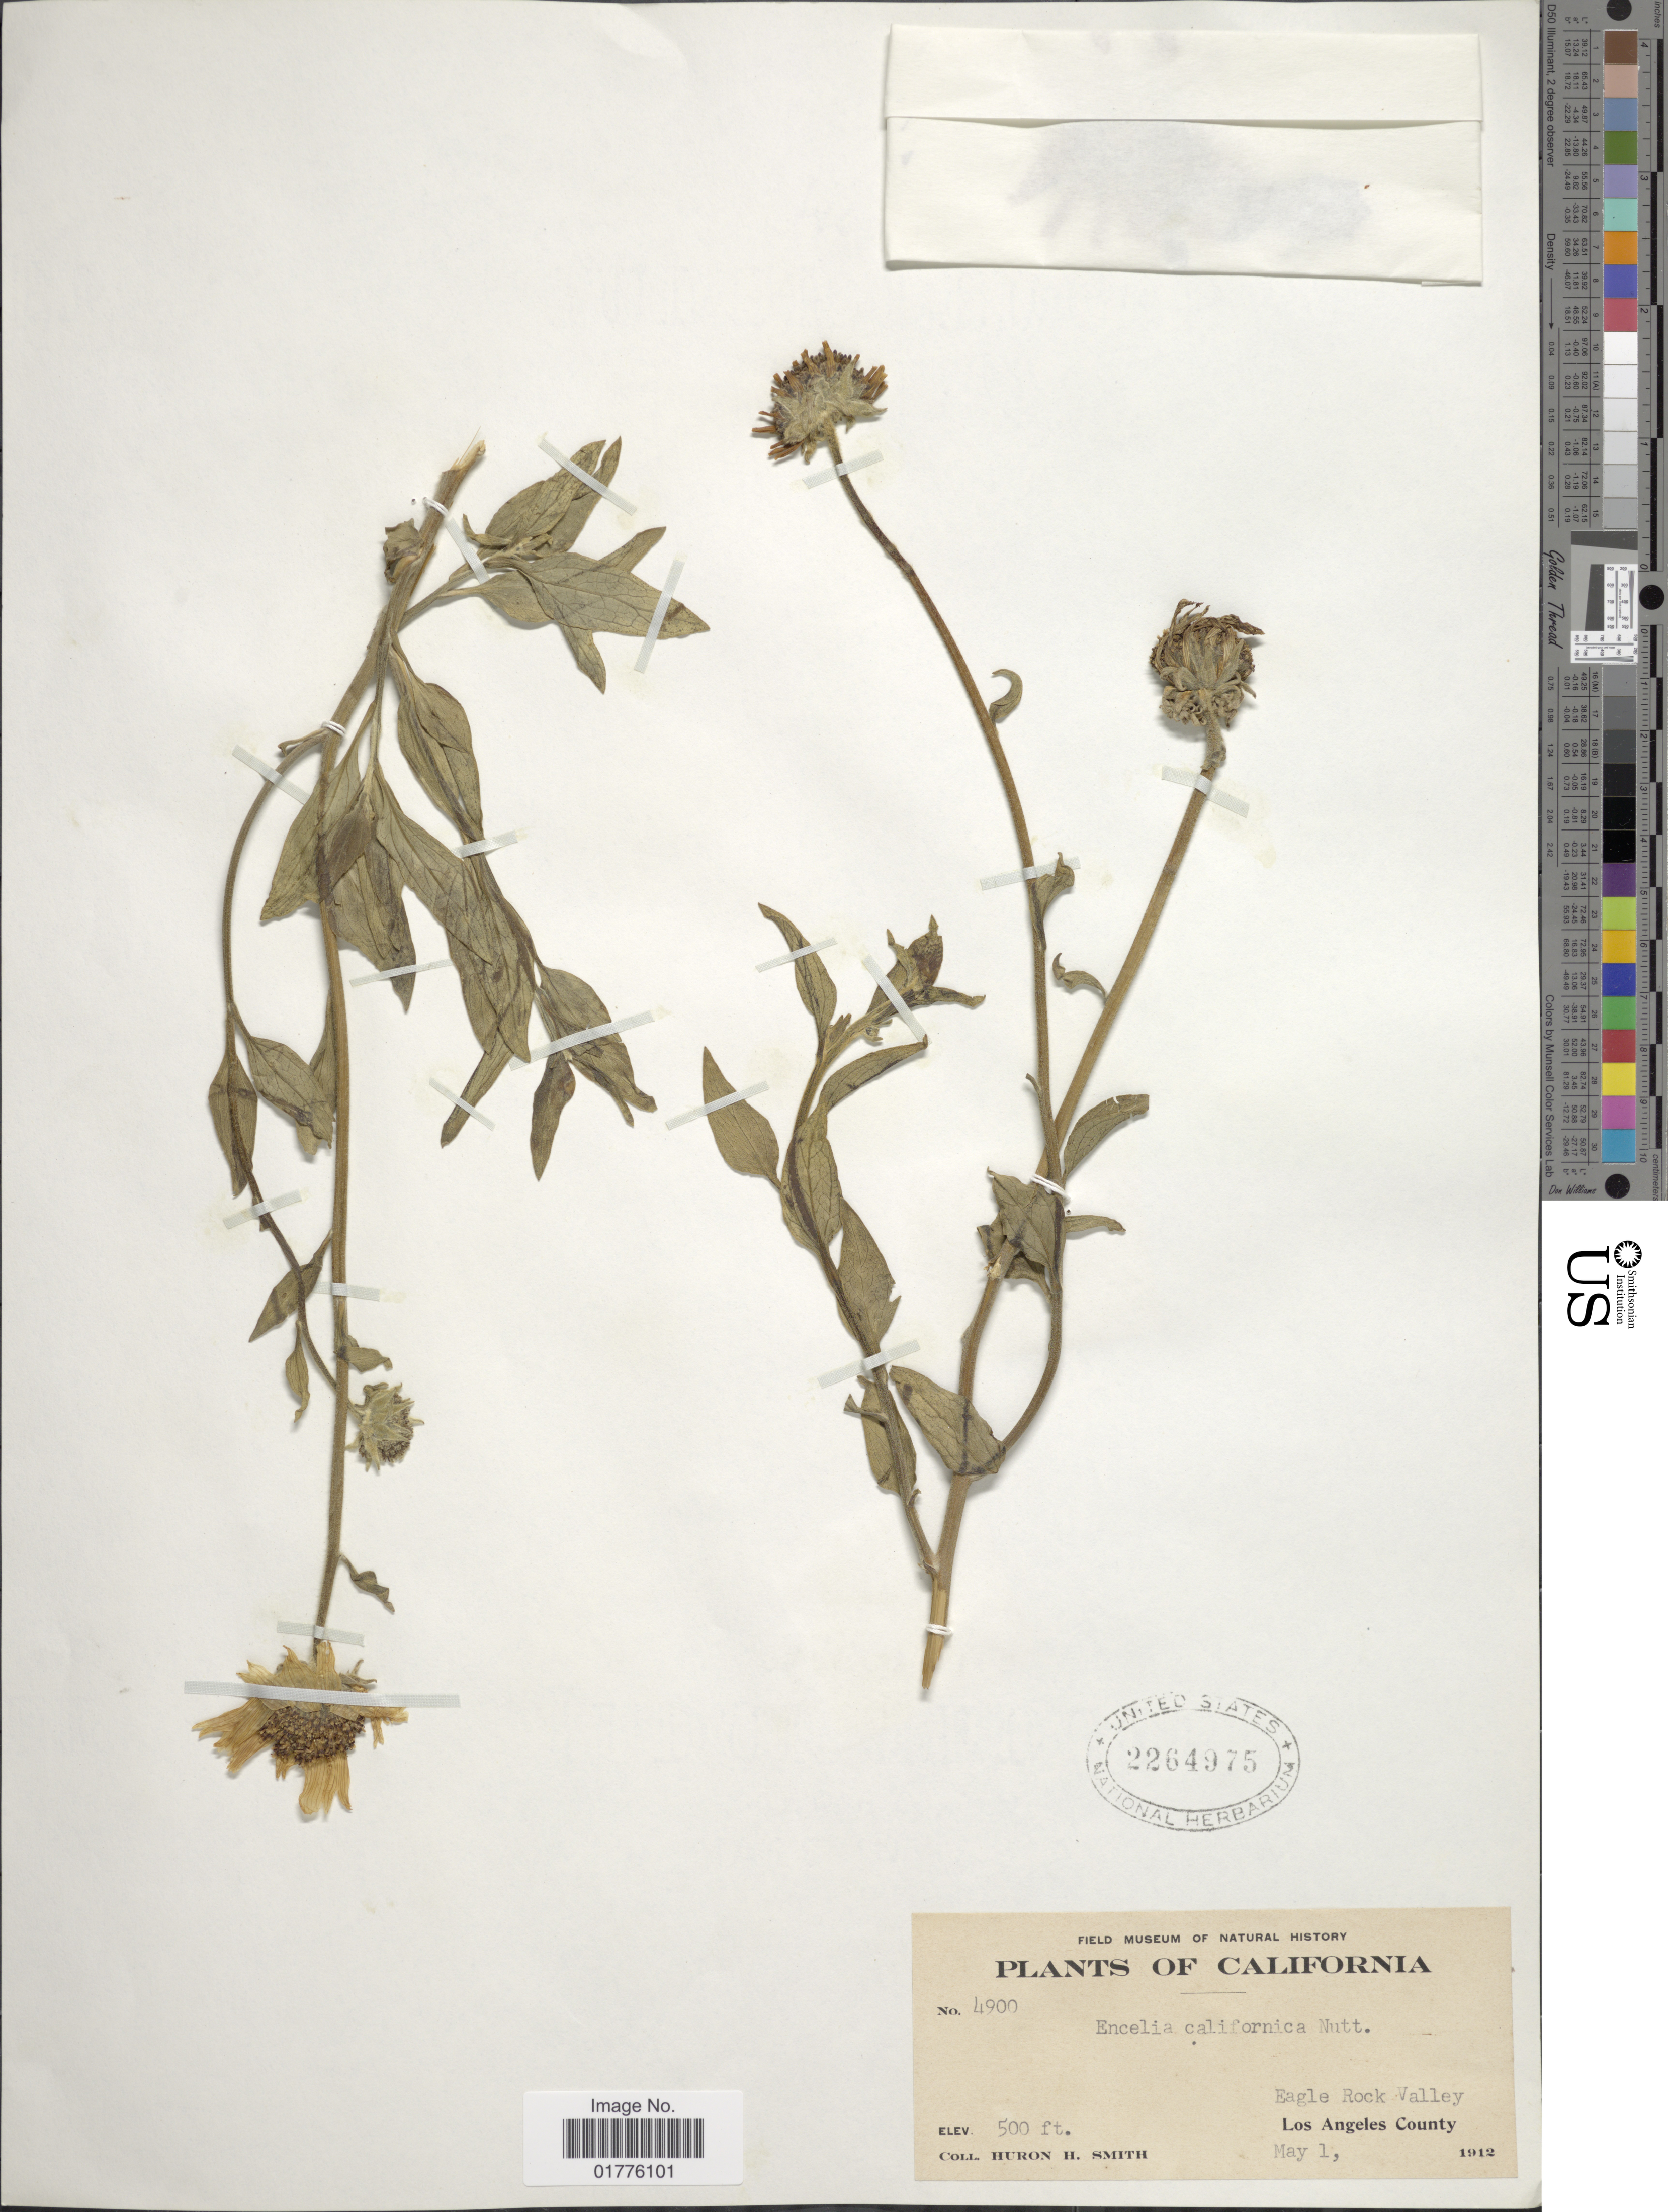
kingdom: Plantae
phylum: Tracheophyta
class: Magnoliopsida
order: Asterales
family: Asteraceae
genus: Encelia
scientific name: Encelia californica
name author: Nutt.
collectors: Huron H. Smith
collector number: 4900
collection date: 1912-05-01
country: United States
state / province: California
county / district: Los Angeles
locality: Eagle Rock Valley. Los Angeles County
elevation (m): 152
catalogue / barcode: US 2264975